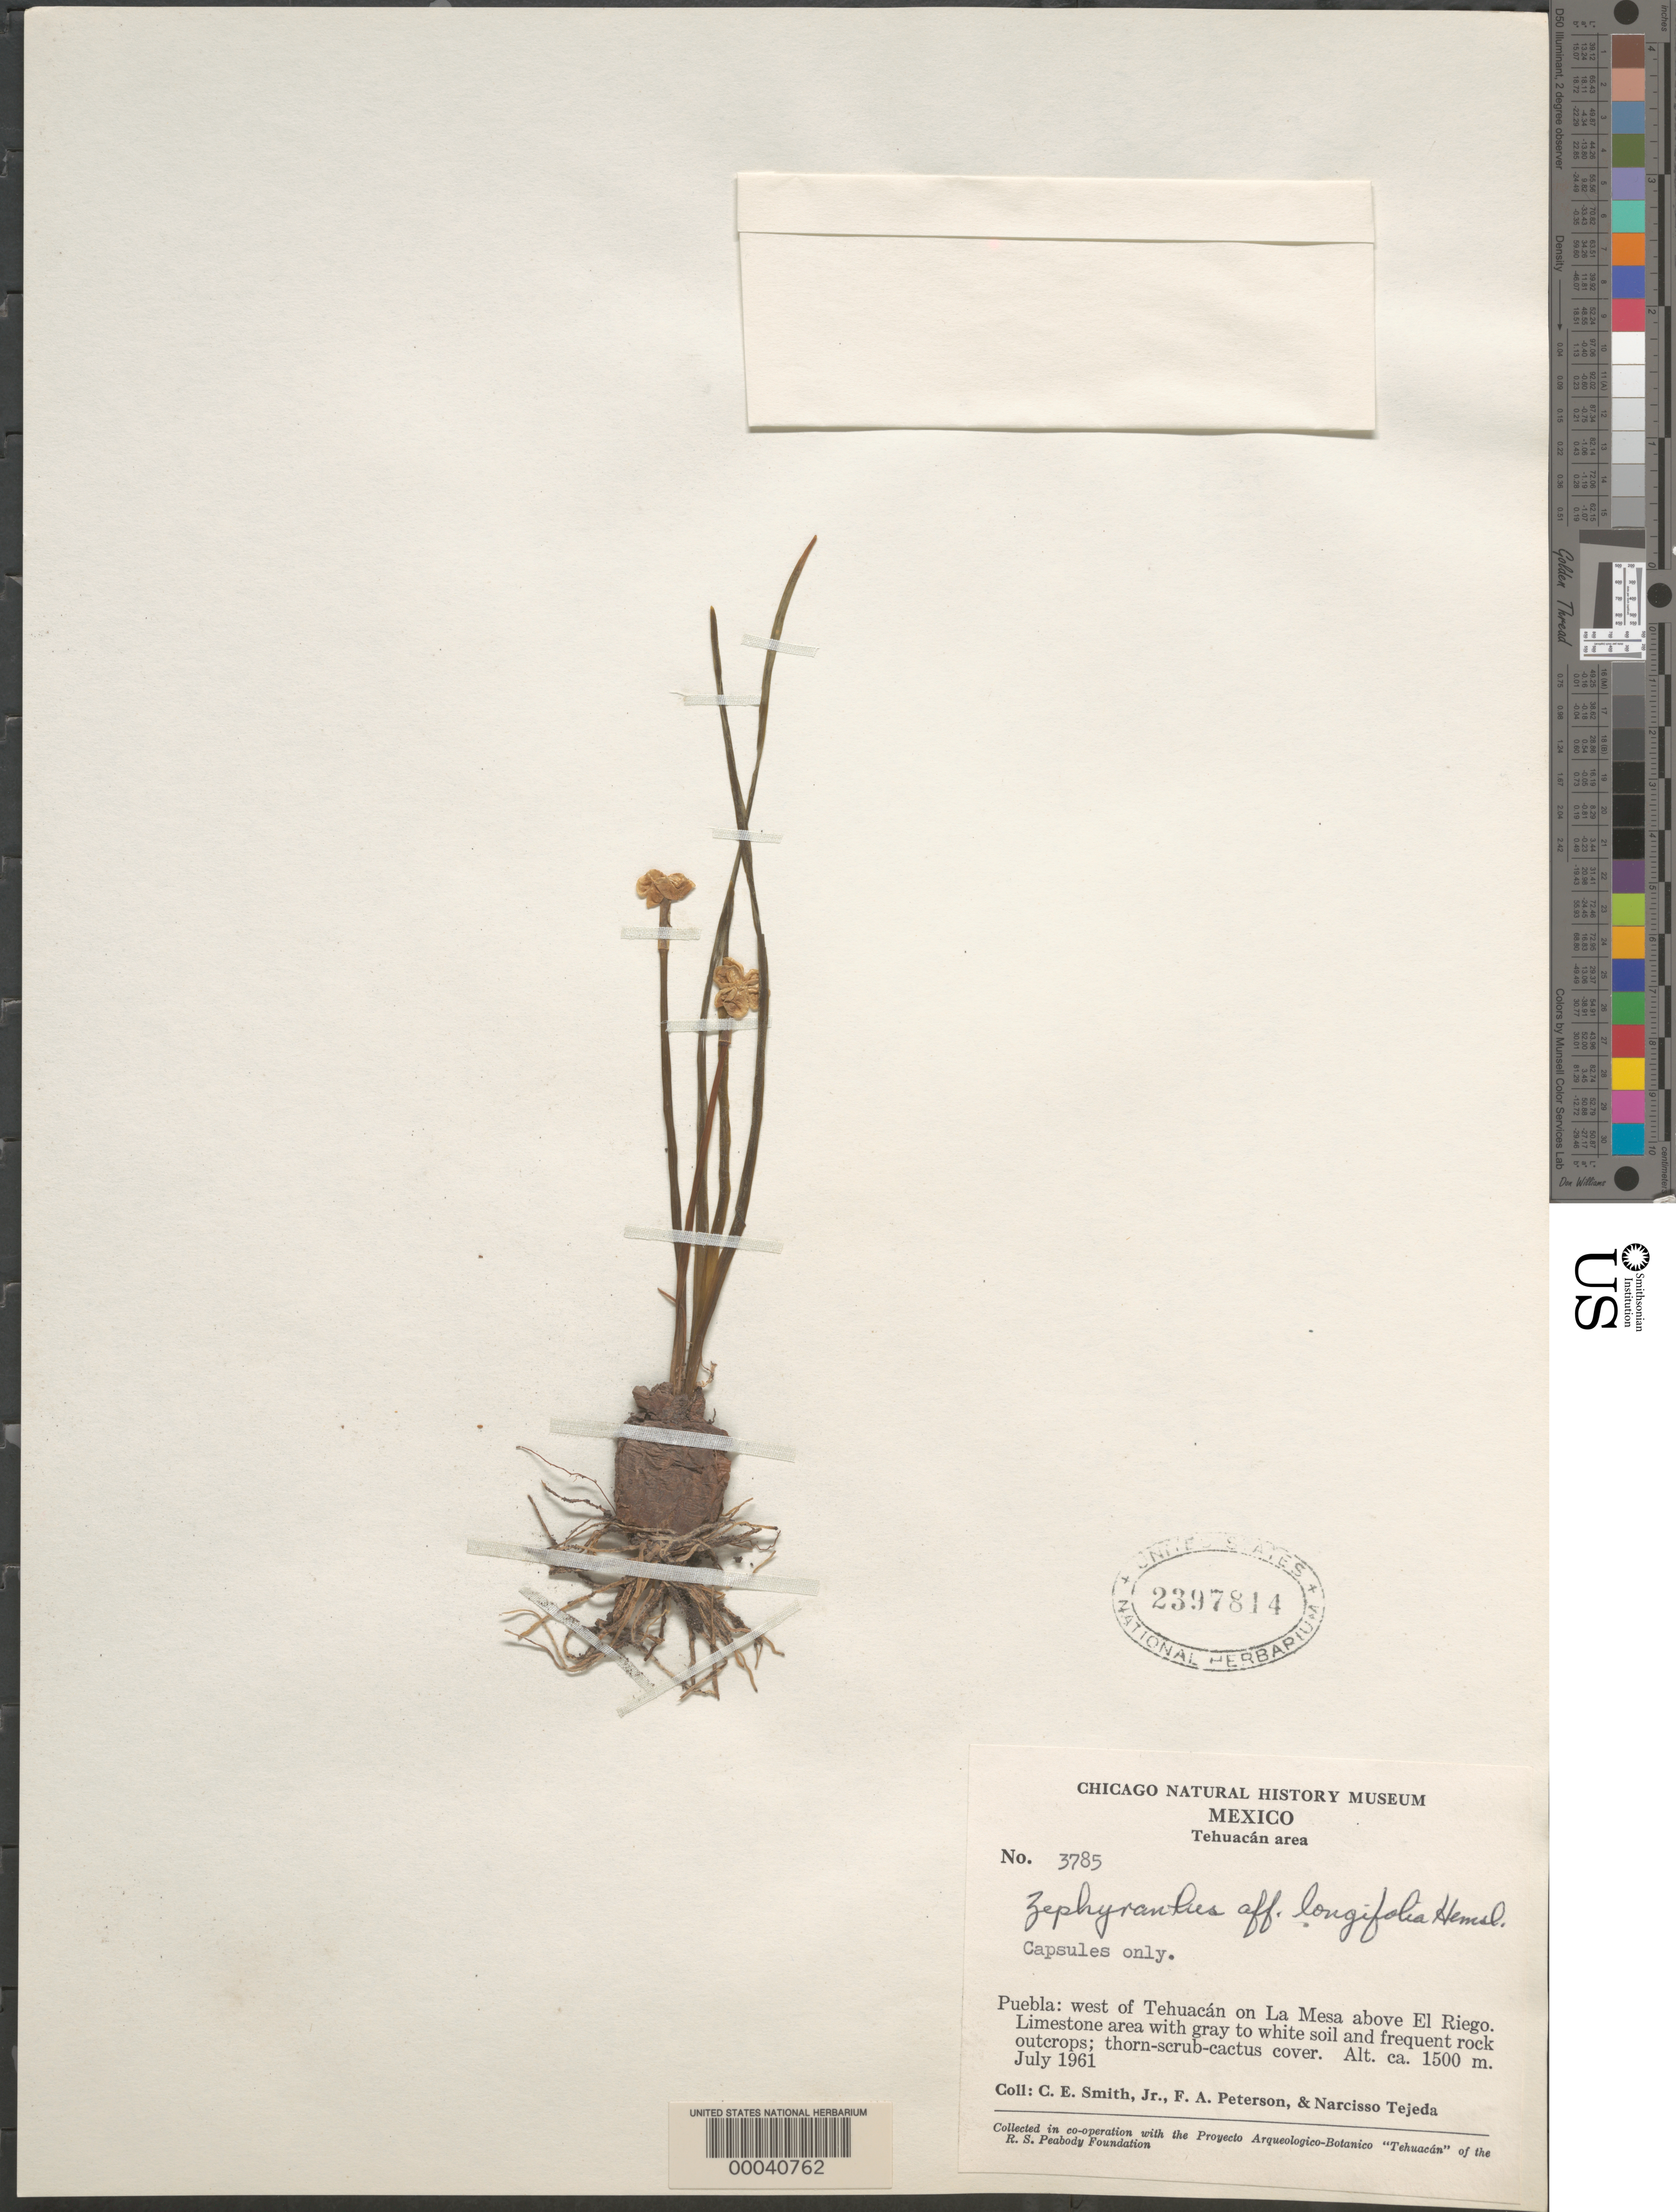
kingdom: Plantae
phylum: Tracheophyta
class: Liliopsida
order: Asparagales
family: Amaryllidaceae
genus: Zephyranthes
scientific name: Zephyranthes longifolia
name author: Hemsl.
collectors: C. E. Smith Jr.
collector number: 3785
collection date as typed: Jul 1961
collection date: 1961-07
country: Mexico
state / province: Puebla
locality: W of Tehuacan on la mesa above el reigo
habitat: Limestone area with gray to white soil and rock outcrops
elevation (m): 1500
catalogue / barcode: US 2397814